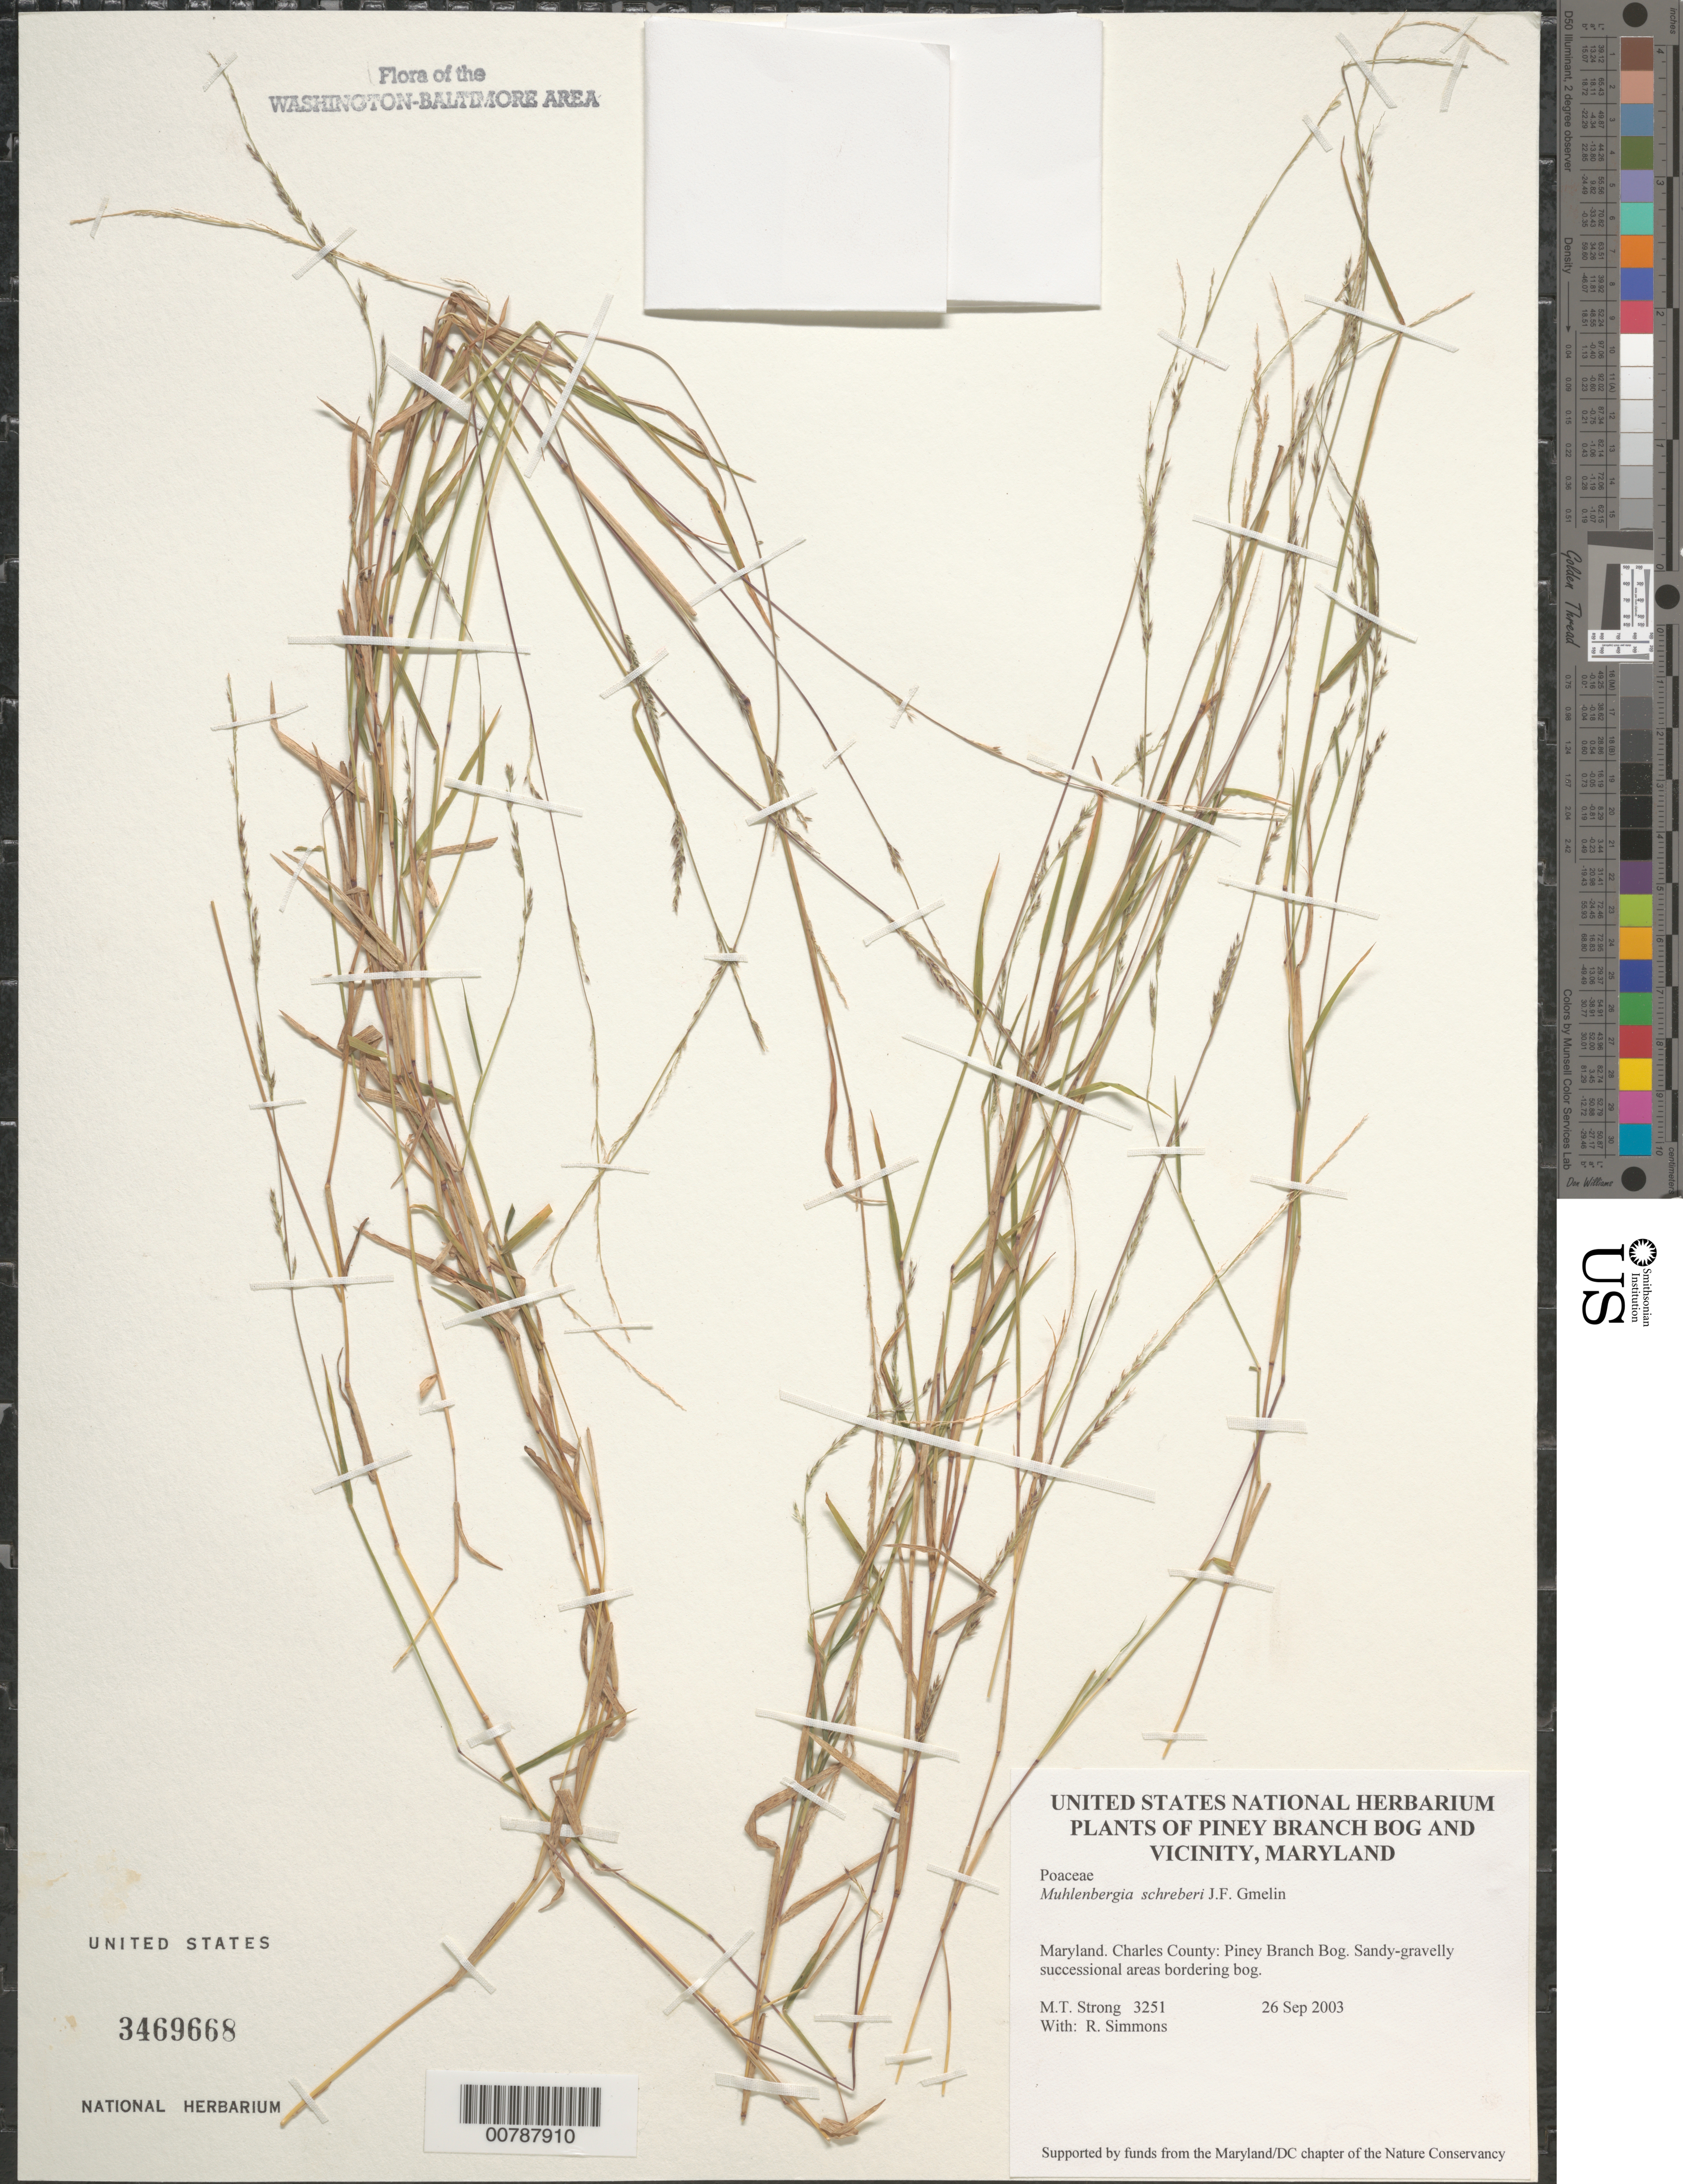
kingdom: Plantae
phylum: Tracheophyta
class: Liliopsida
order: Poales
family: Poaceae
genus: Muhlenbergia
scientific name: Muhlenbergia schreberi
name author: J.F. Gmel.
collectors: R. H. Simmons & M. T. Strong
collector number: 3251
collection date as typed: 26 September 2003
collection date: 2003-09-26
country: United States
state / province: Maryland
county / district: Charles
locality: Piney Branch Bog.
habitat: Sandy-gravelly successional areas bordering bog.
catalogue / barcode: US 3469668